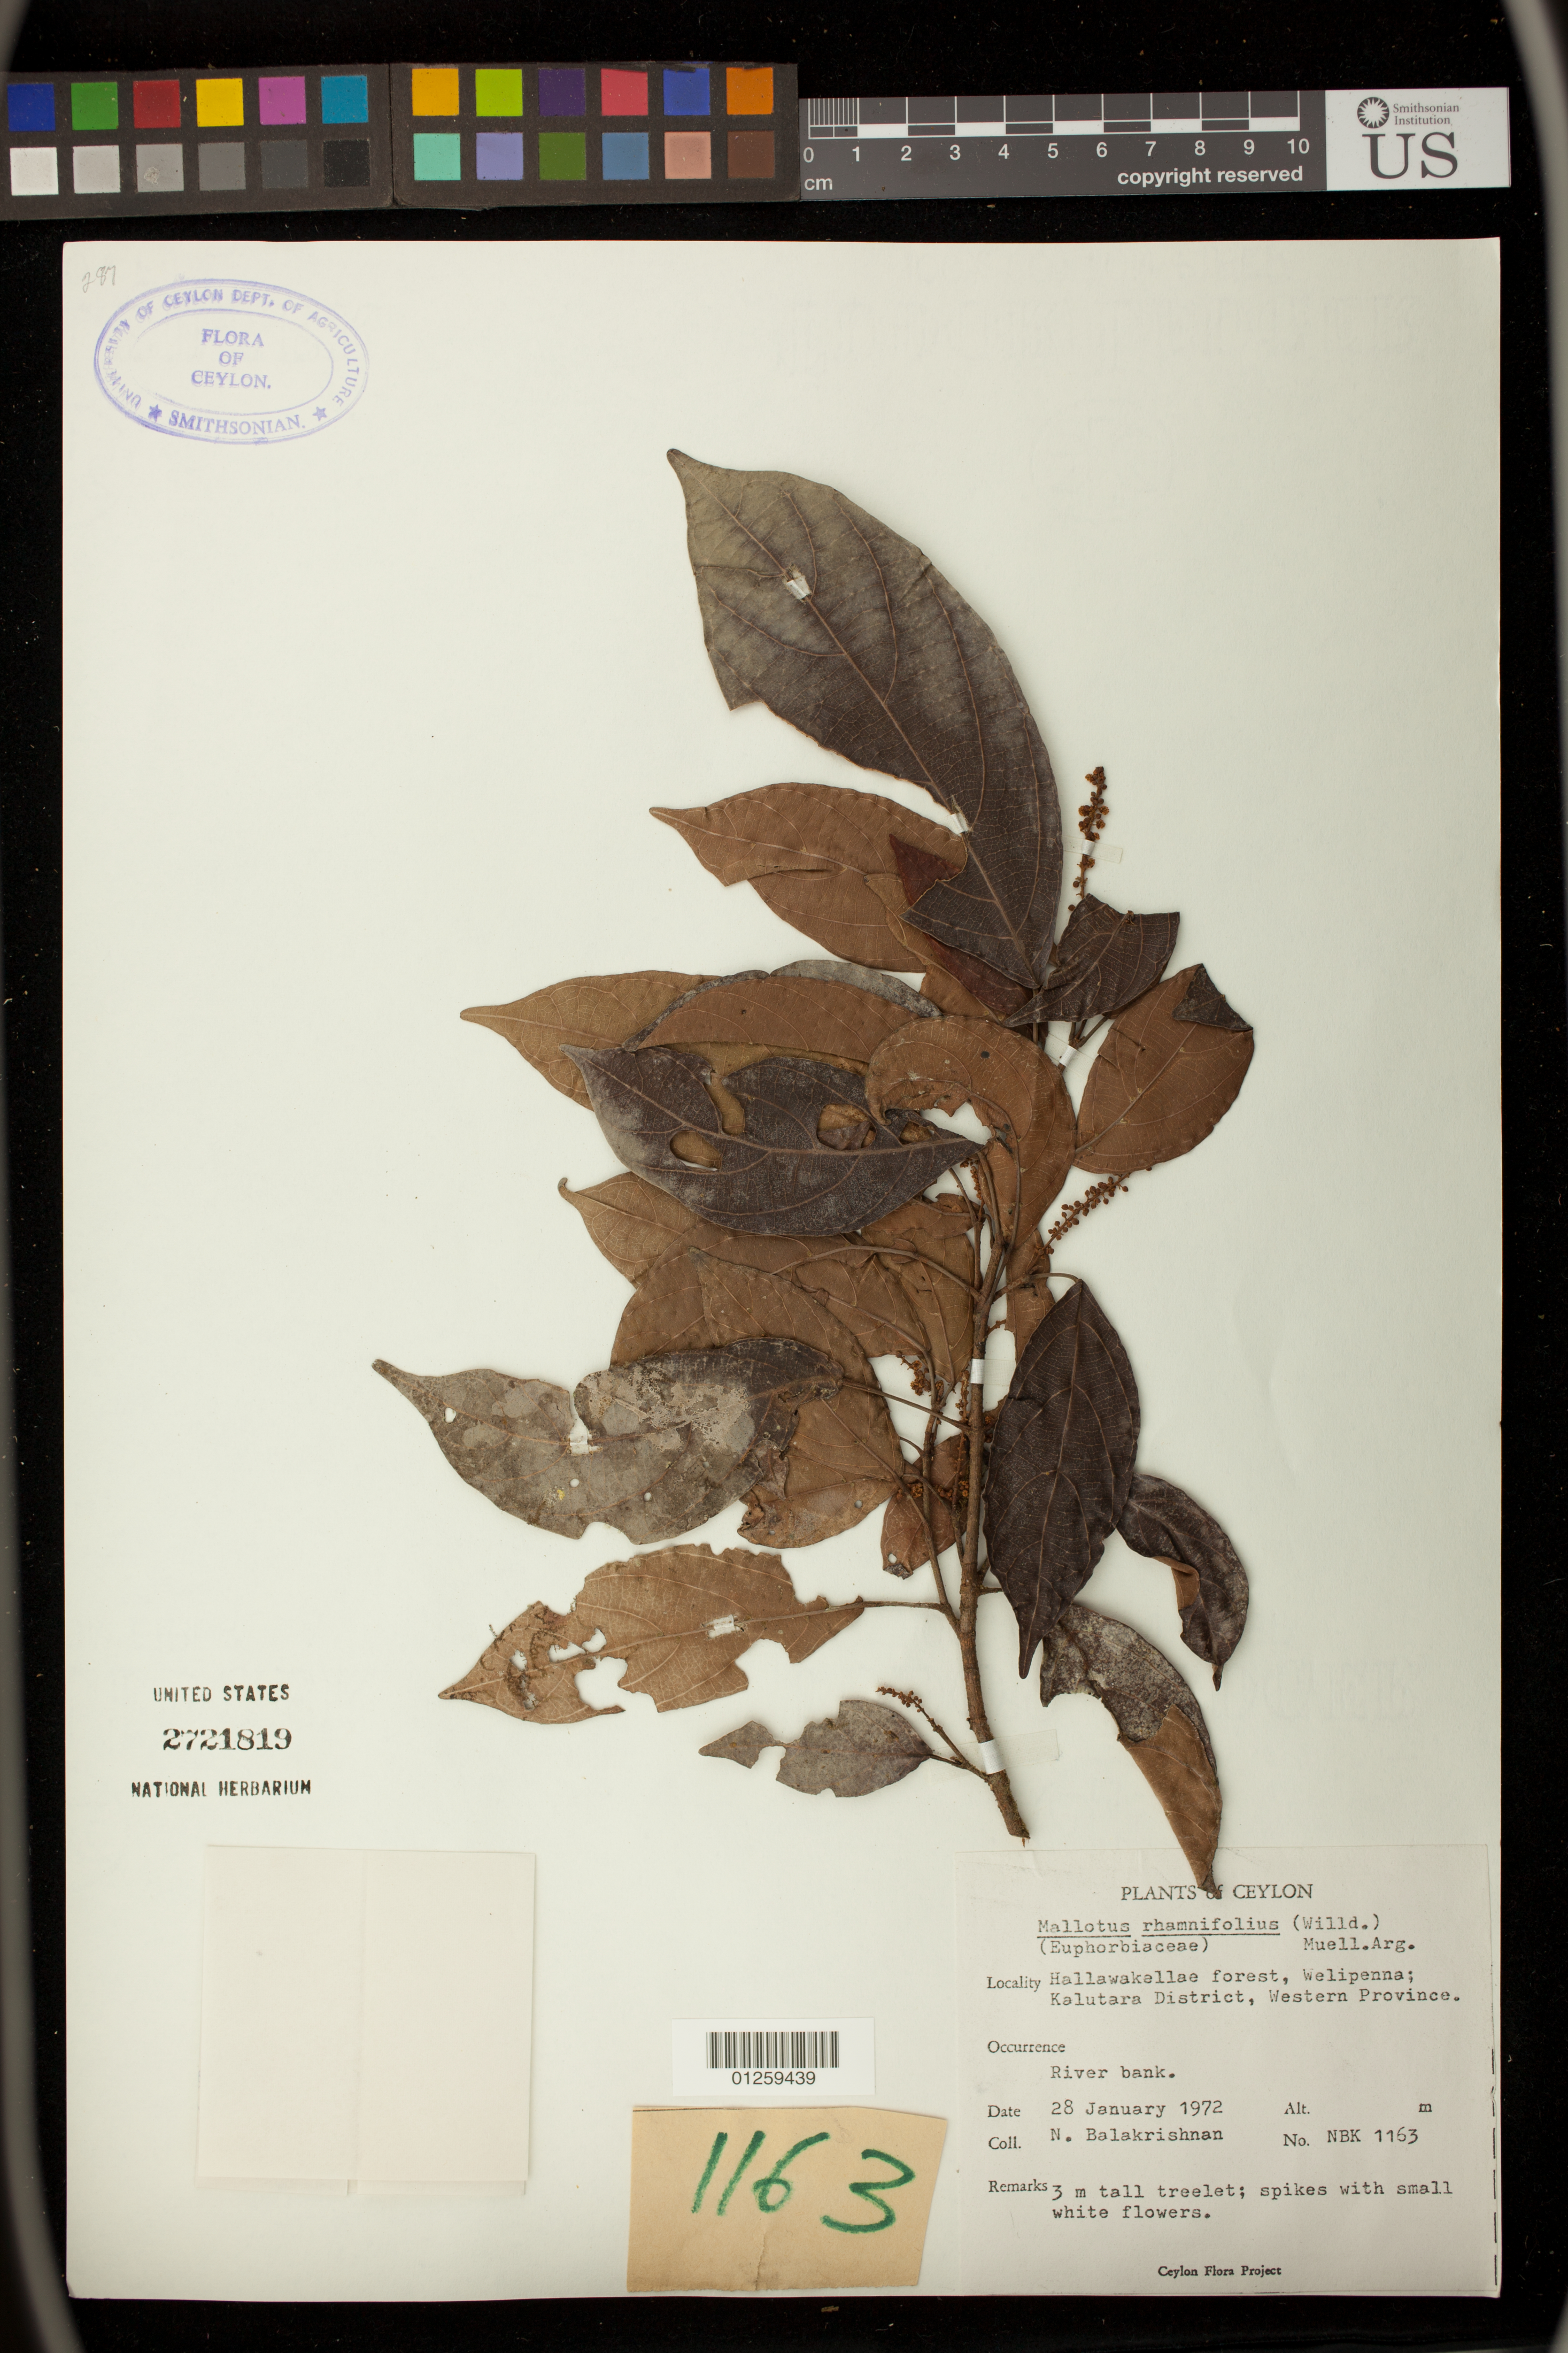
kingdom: Plantae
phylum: Tracheophyta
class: Magnoliopsida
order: Malpighiales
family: Euphorbiaceae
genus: Mallotus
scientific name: Mallotus rhamnifolius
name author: (Willd.) Müll. Arg.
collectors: N. Balakrishnan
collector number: NBK 1163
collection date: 1972-01-28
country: Sri Lanka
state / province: Western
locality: Hallawakellae forest, Welipenna; Kalutara District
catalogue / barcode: US 2721819